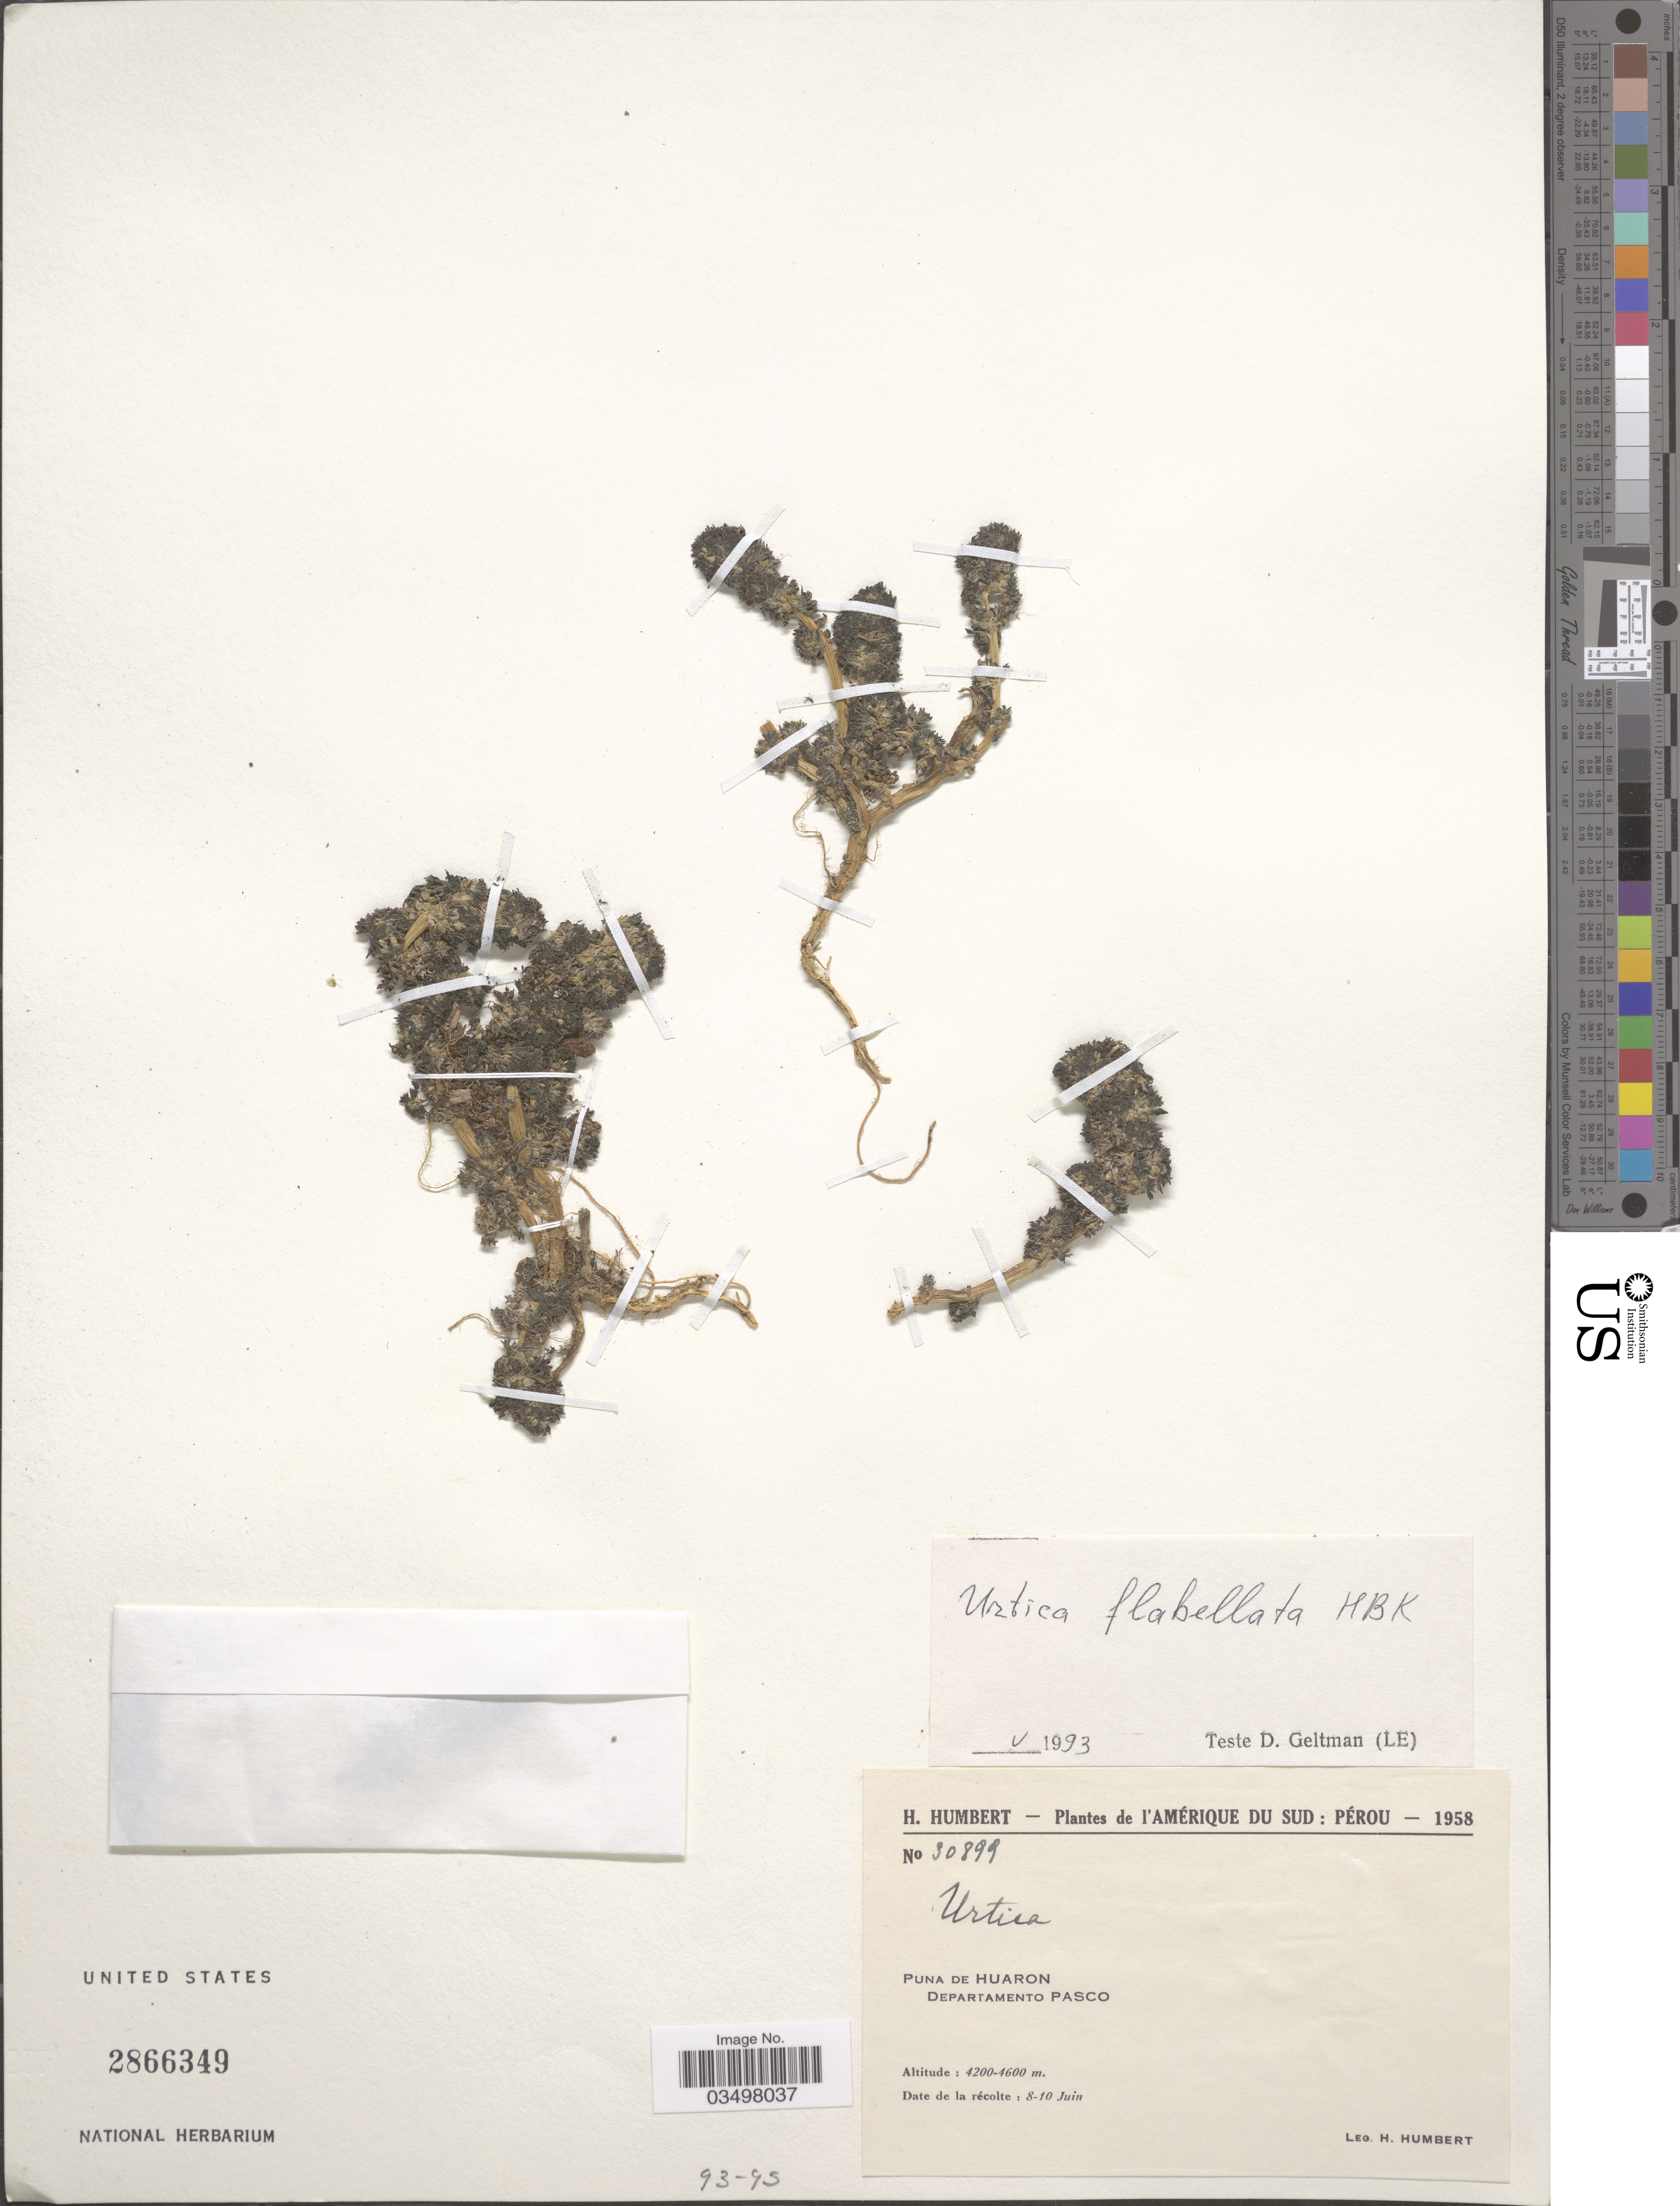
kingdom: Plantae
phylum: Tracheophyta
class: Magnoliopsida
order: Rosales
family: Urticaceae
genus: Urtica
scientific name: Urtica flabellata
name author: Kunth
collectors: H. Humbert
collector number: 30899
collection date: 1958-06-08/1958-06-10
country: Peru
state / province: Pasco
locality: Puna de Huaron. Departamento Pasco.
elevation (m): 4200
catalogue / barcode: US 2866349